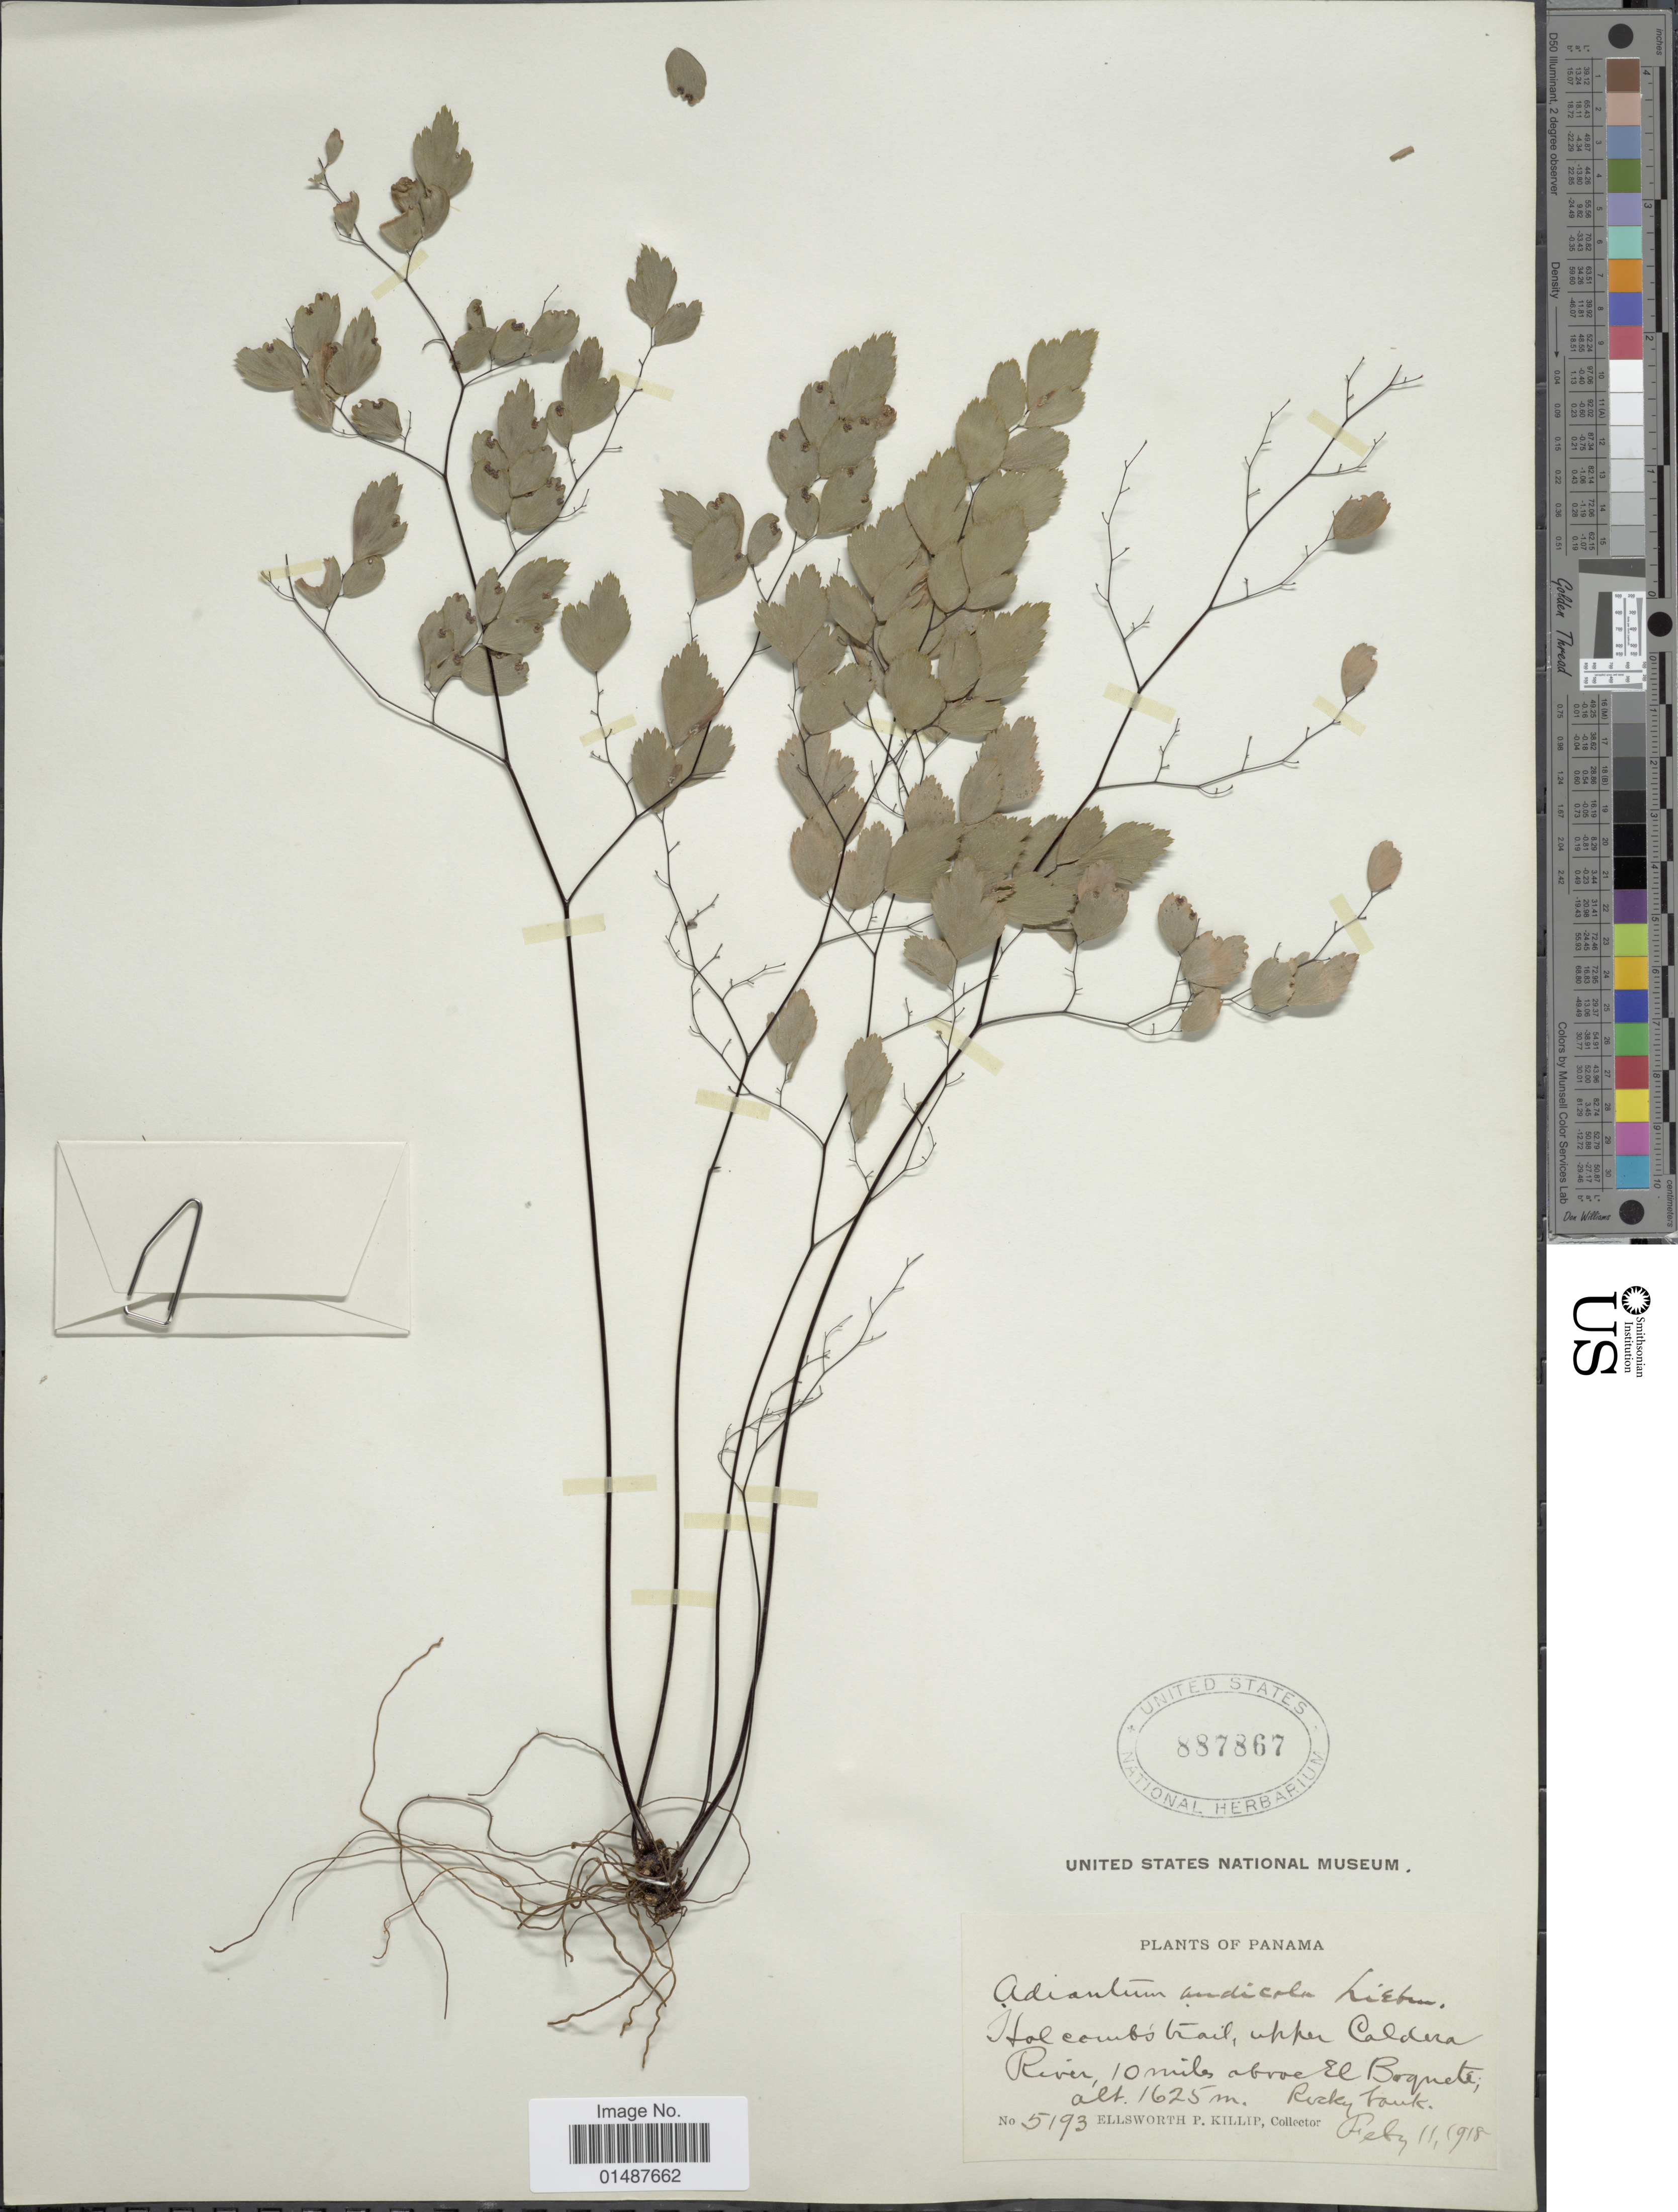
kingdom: Plantae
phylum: Tracheophyta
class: Polypodiopsida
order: Polypodiales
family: Pteridaceae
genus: Adiantum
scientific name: Adiantum andicola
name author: Liebm.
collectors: E. P. Killip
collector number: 5193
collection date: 1918-02-11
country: Panama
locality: Holcaubs trail, upper Caldera River, 10 miles above El Boquete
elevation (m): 1625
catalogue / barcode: US 887867